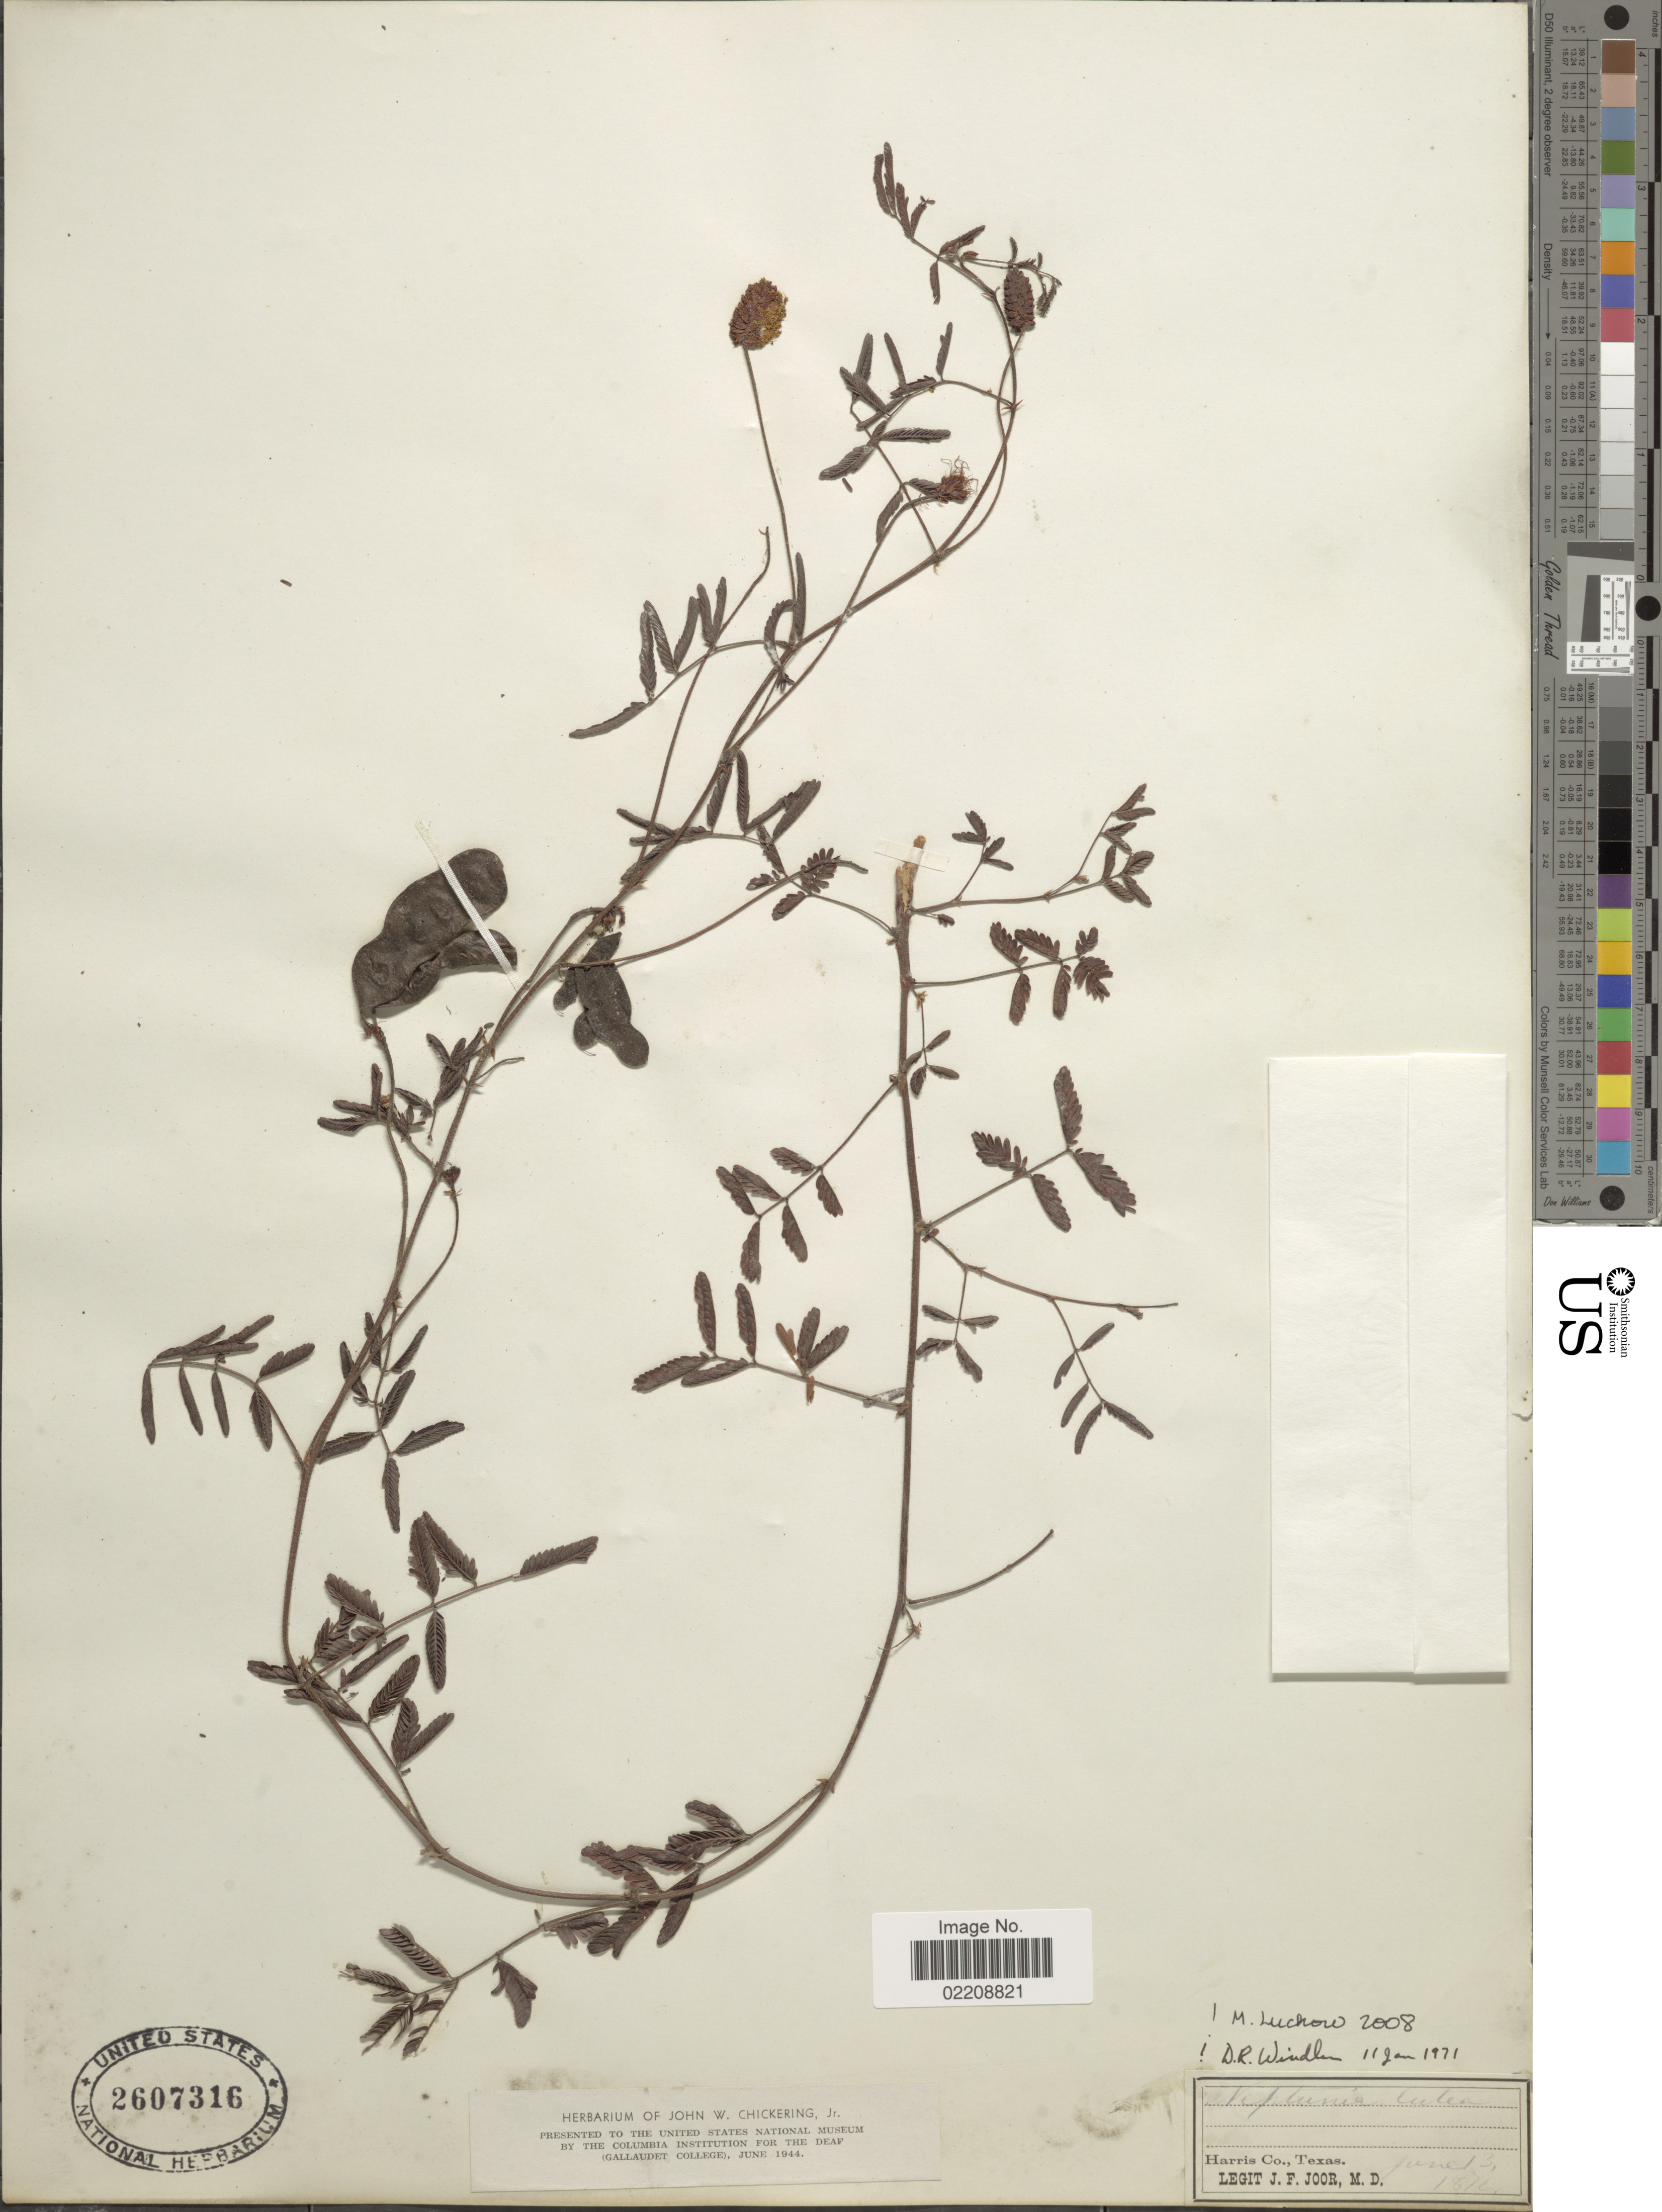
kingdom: Plantae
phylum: Tracheophyta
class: Magnoliopsida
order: Fabales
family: Fabaceae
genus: Neptunia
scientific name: Neptunia lutea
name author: (Leavenw.) Benth.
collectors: J. F. Joor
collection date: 1876-06-13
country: United States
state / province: Texas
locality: Harris Co.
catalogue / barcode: US 2607316